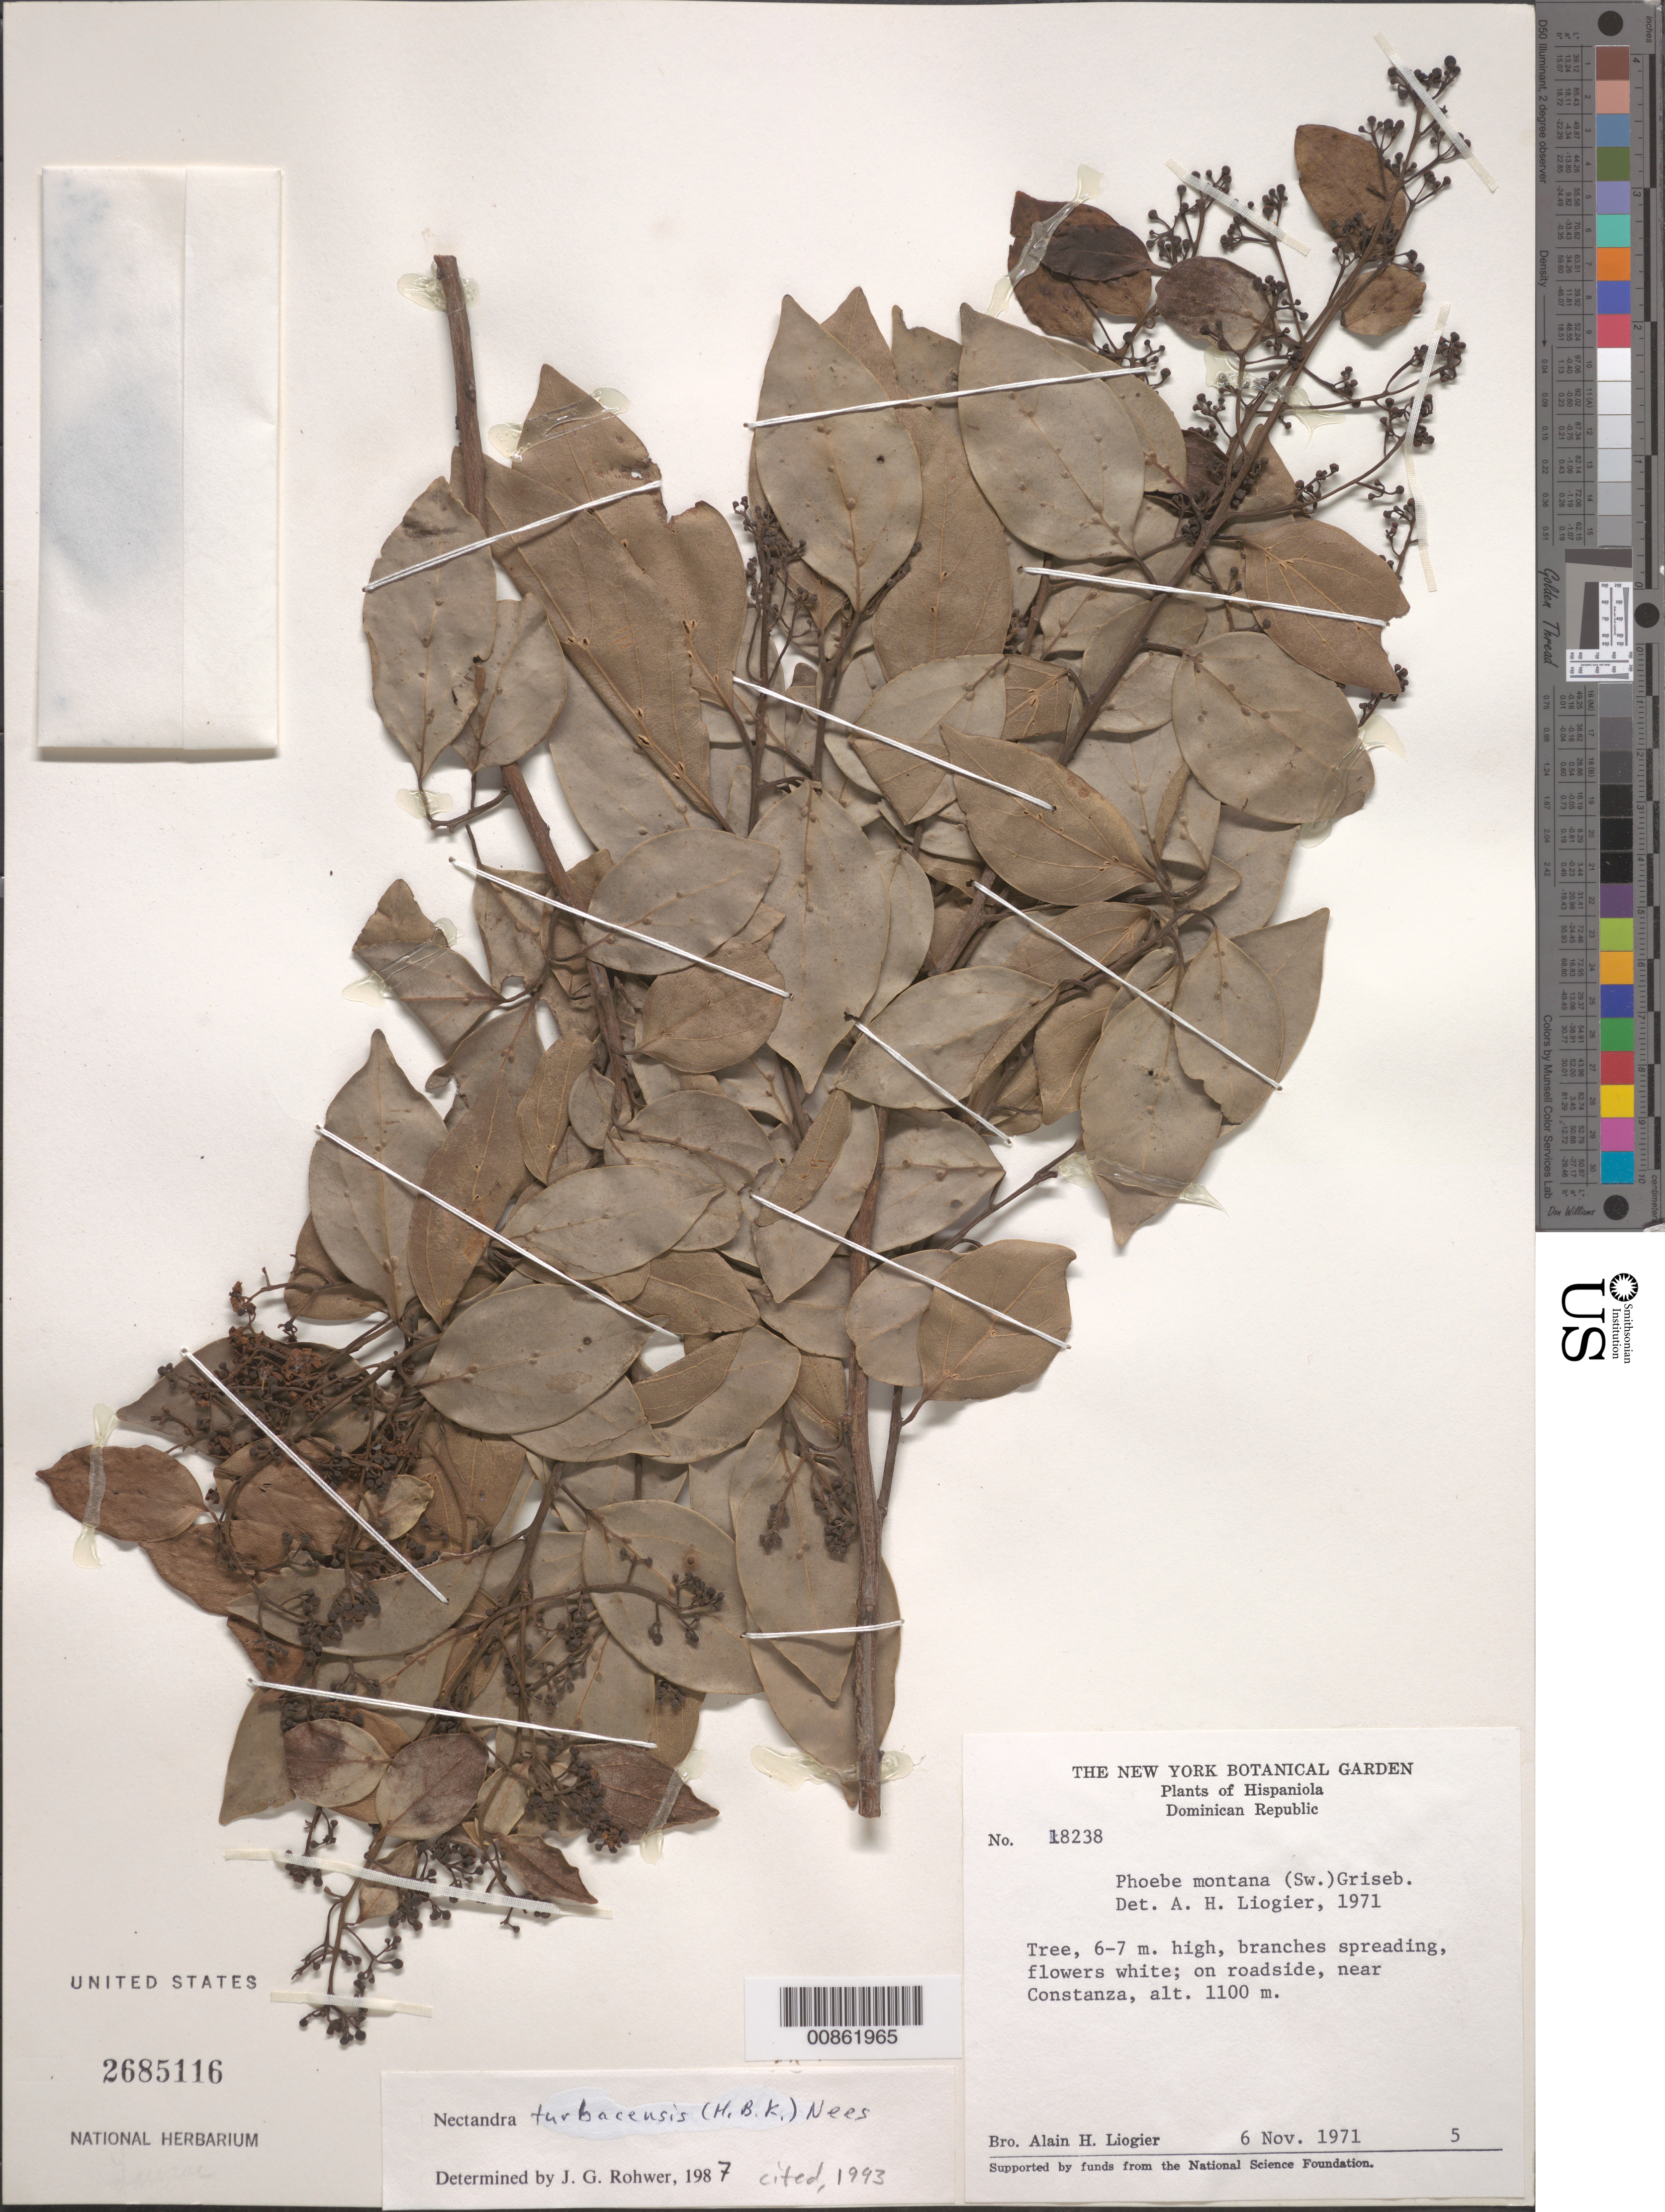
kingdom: Plantae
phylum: Tracheophyta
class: Magnoliopsida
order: Laurales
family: Lauraceae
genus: Nectandra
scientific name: Nectandra turbacensis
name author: (Kunth) Nees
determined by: Rohwer, J. G.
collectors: A. H. Liogier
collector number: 18238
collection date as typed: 06 Nov 1971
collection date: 1971-11-06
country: Dominican Republic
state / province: La Vega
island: Hispaniola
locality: Near Constanza.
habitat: On roadside.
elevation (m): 1100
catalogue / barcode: US 2685116